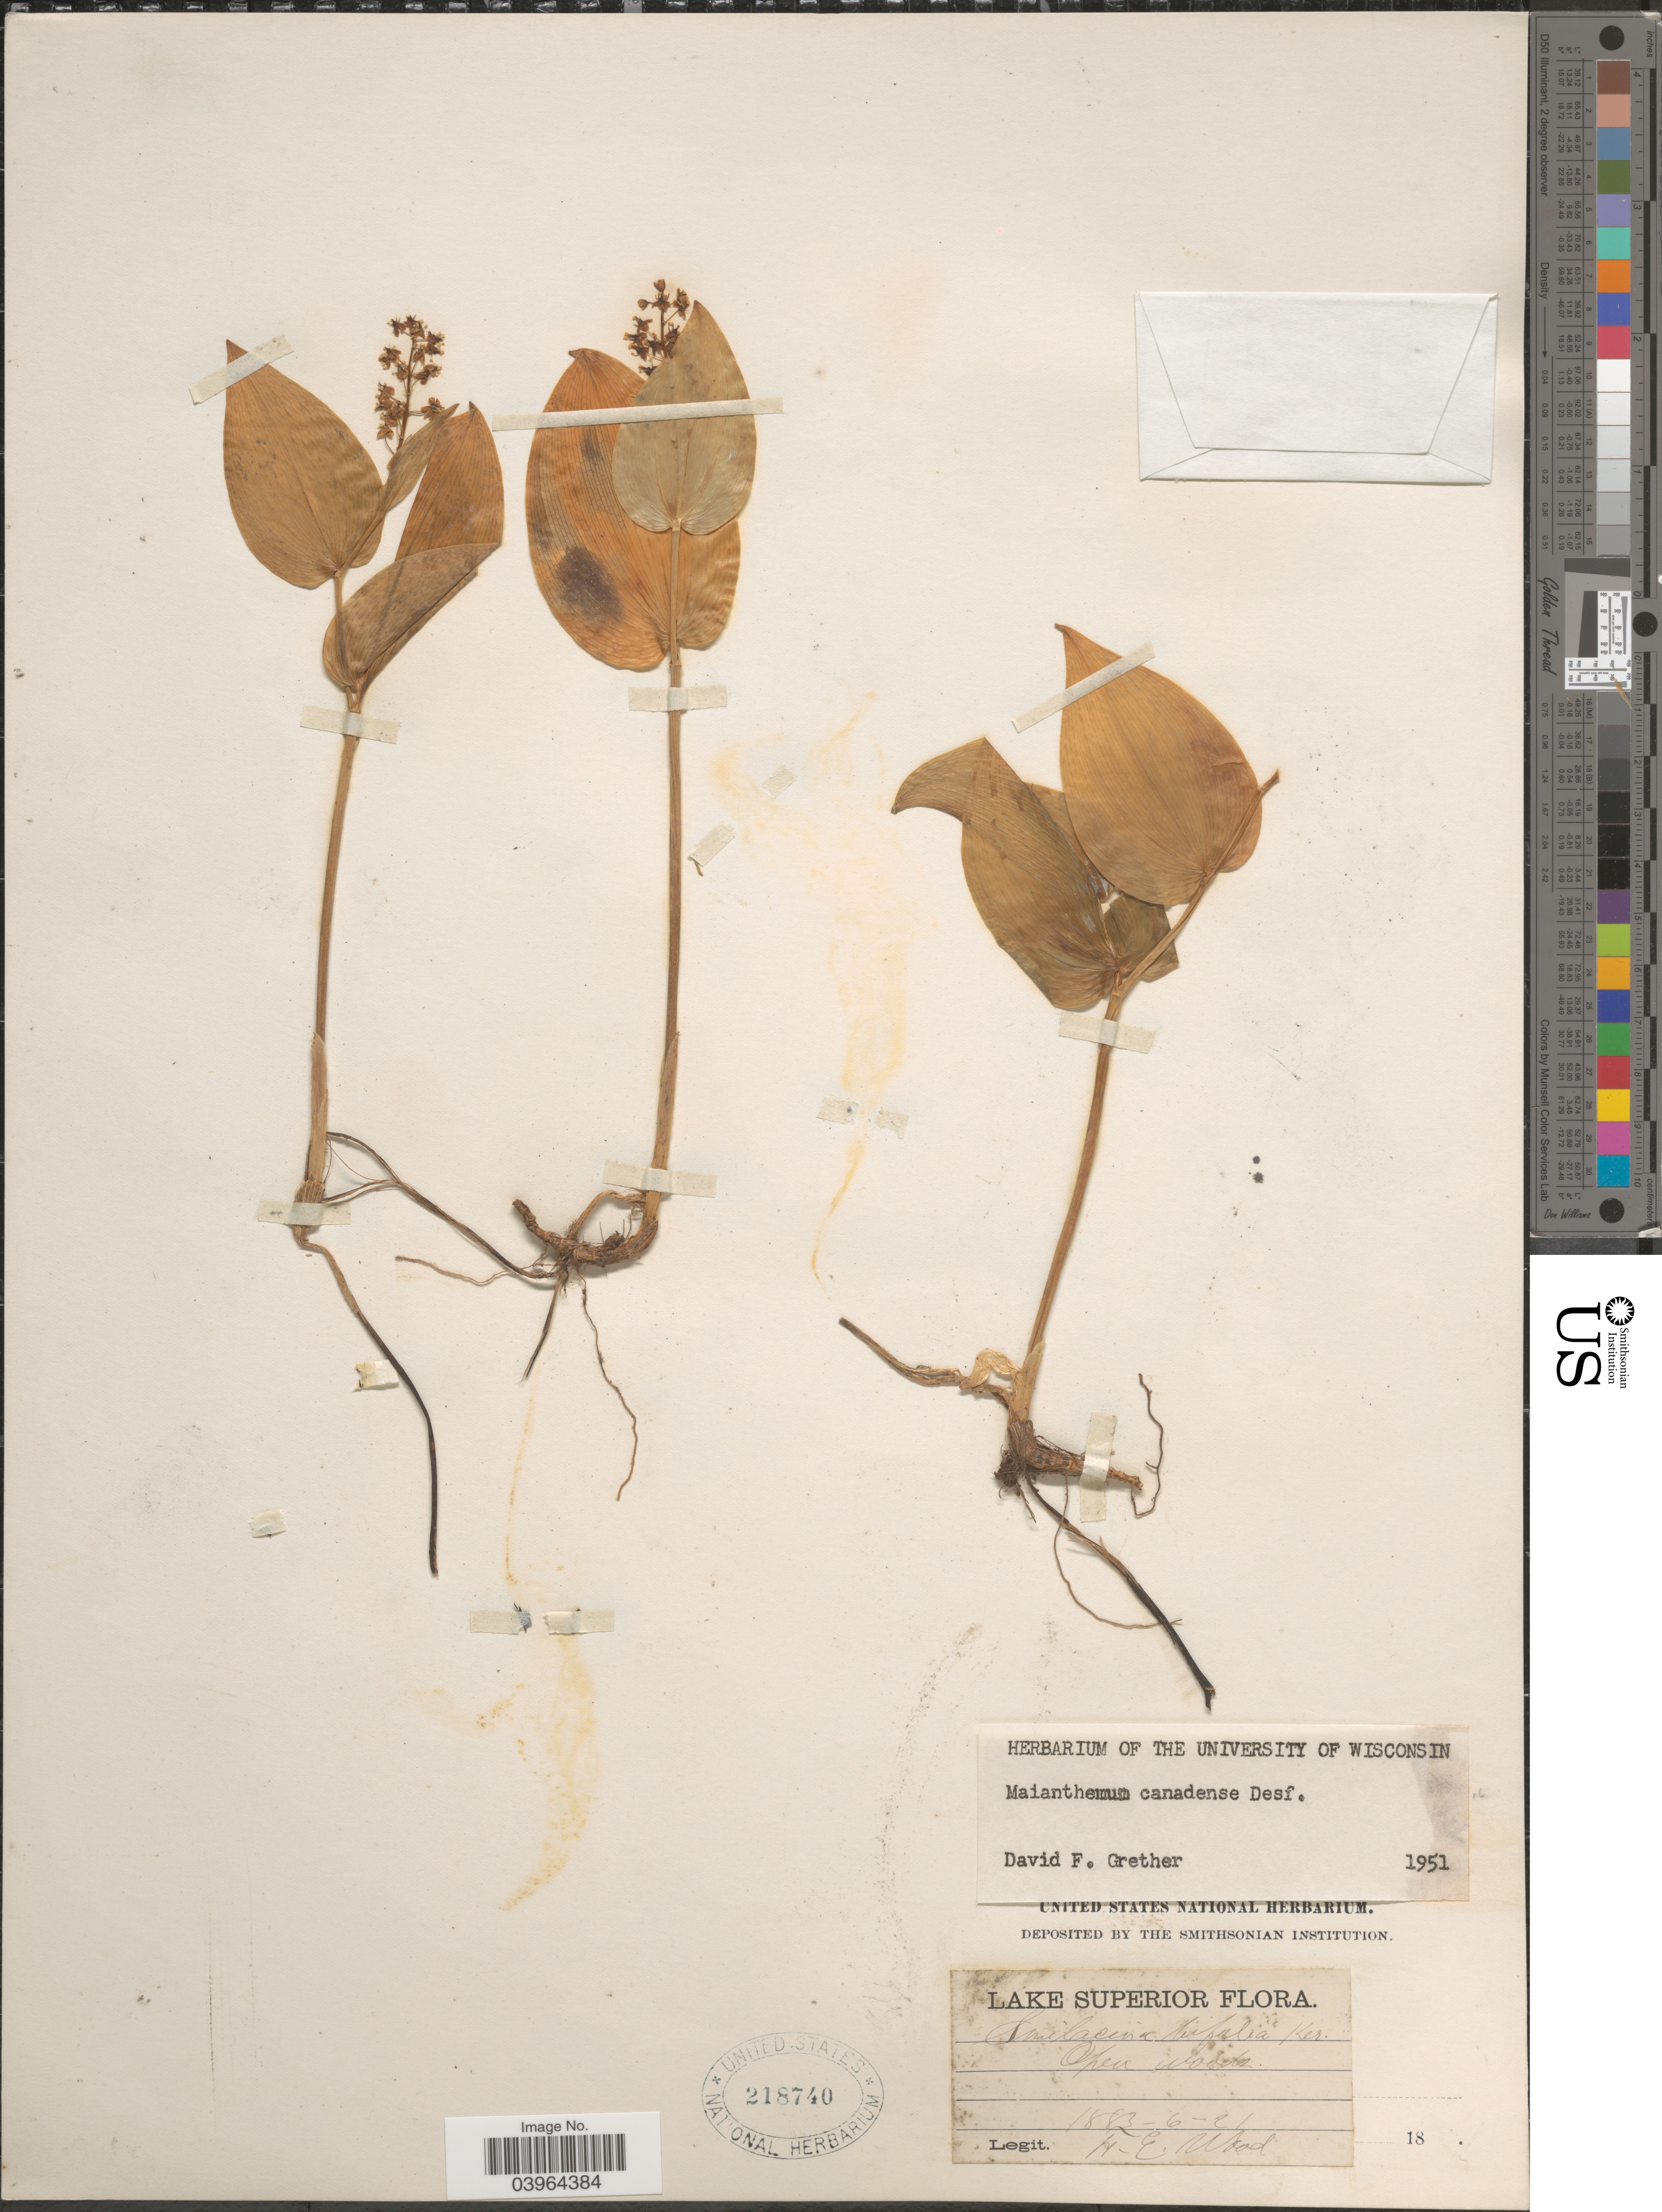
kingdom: Plantae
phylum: Tracheophyta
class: Liliopsida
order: Asparagales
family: Asparagaceae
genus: Maianthemum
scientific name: Maianthemum canadense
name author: Desf.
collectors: H. Wood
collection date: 1883-06-21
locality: Lake Superior. Open woods.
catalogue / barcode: US 218740